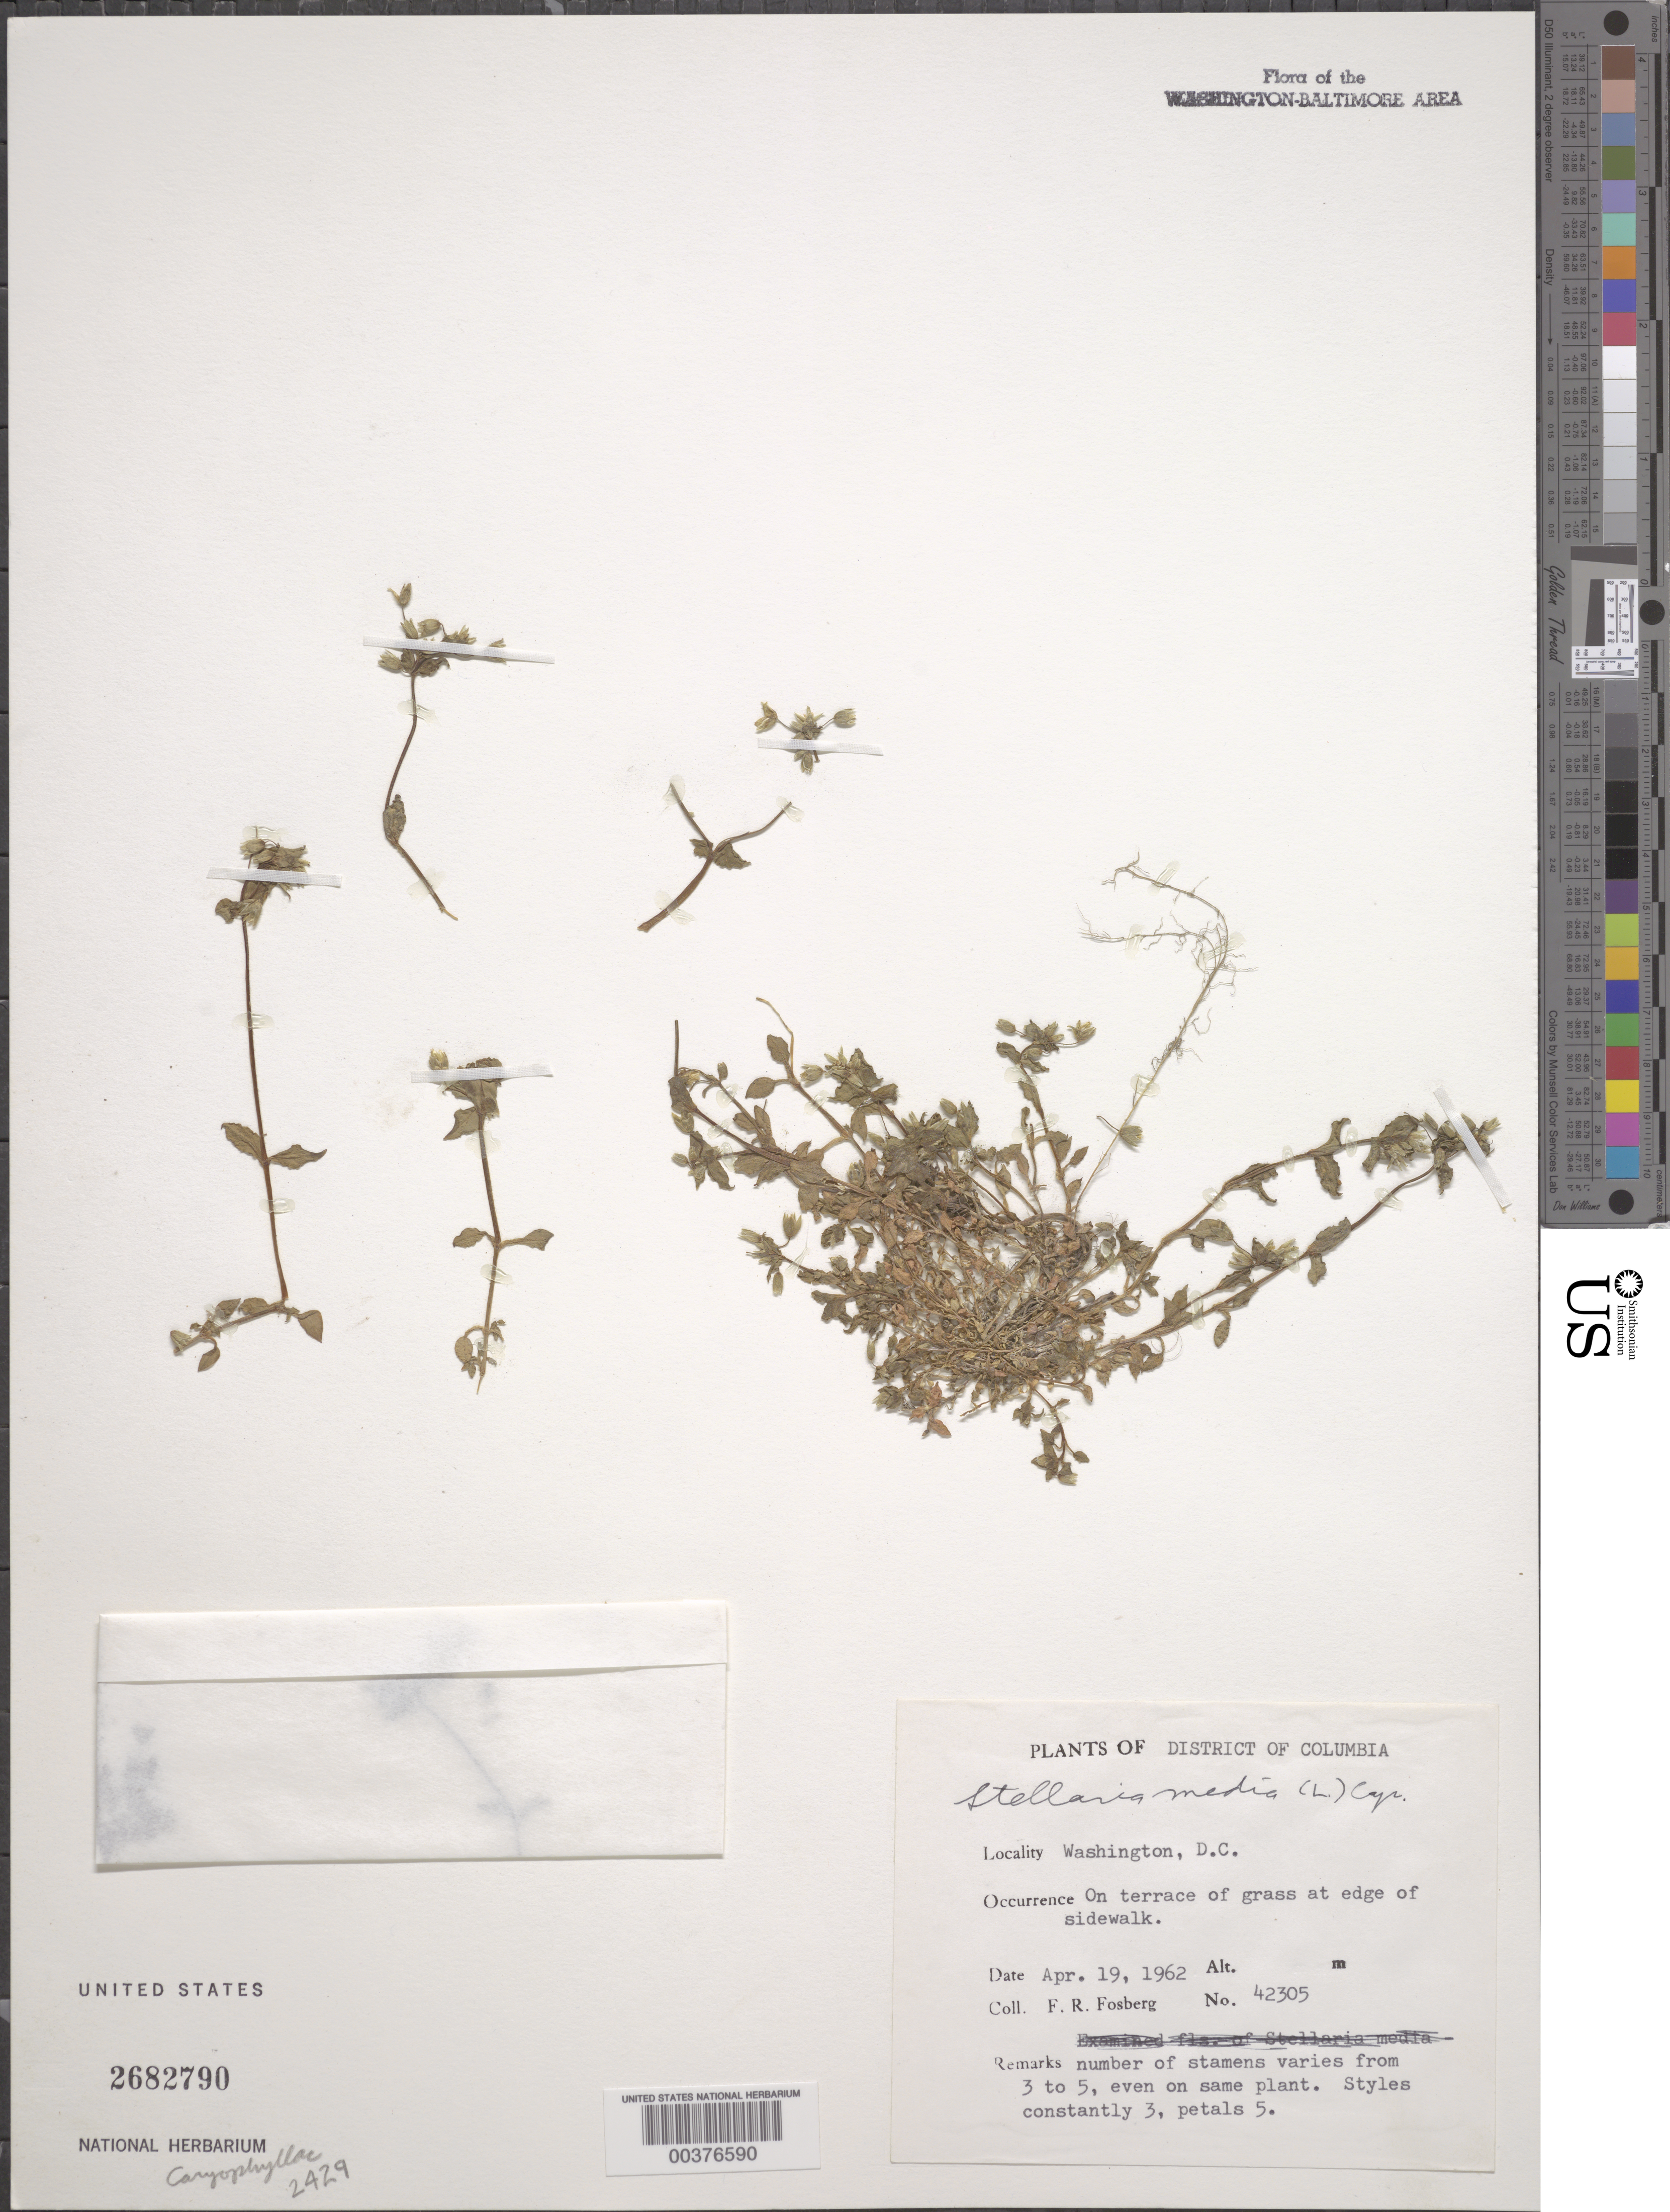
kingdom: Plantae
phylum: Tracheophyta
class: Magnoliopsida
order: Caryophyllales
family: Caryophyllaceae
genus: Stellaria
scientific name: Stellaria media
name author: (L.) Vill.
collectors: F. R. Fosberg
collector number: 42305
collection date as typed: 19 Apr 1962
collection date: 1962-04-19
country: United States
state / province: District of Columbia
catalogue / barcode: US 2682790